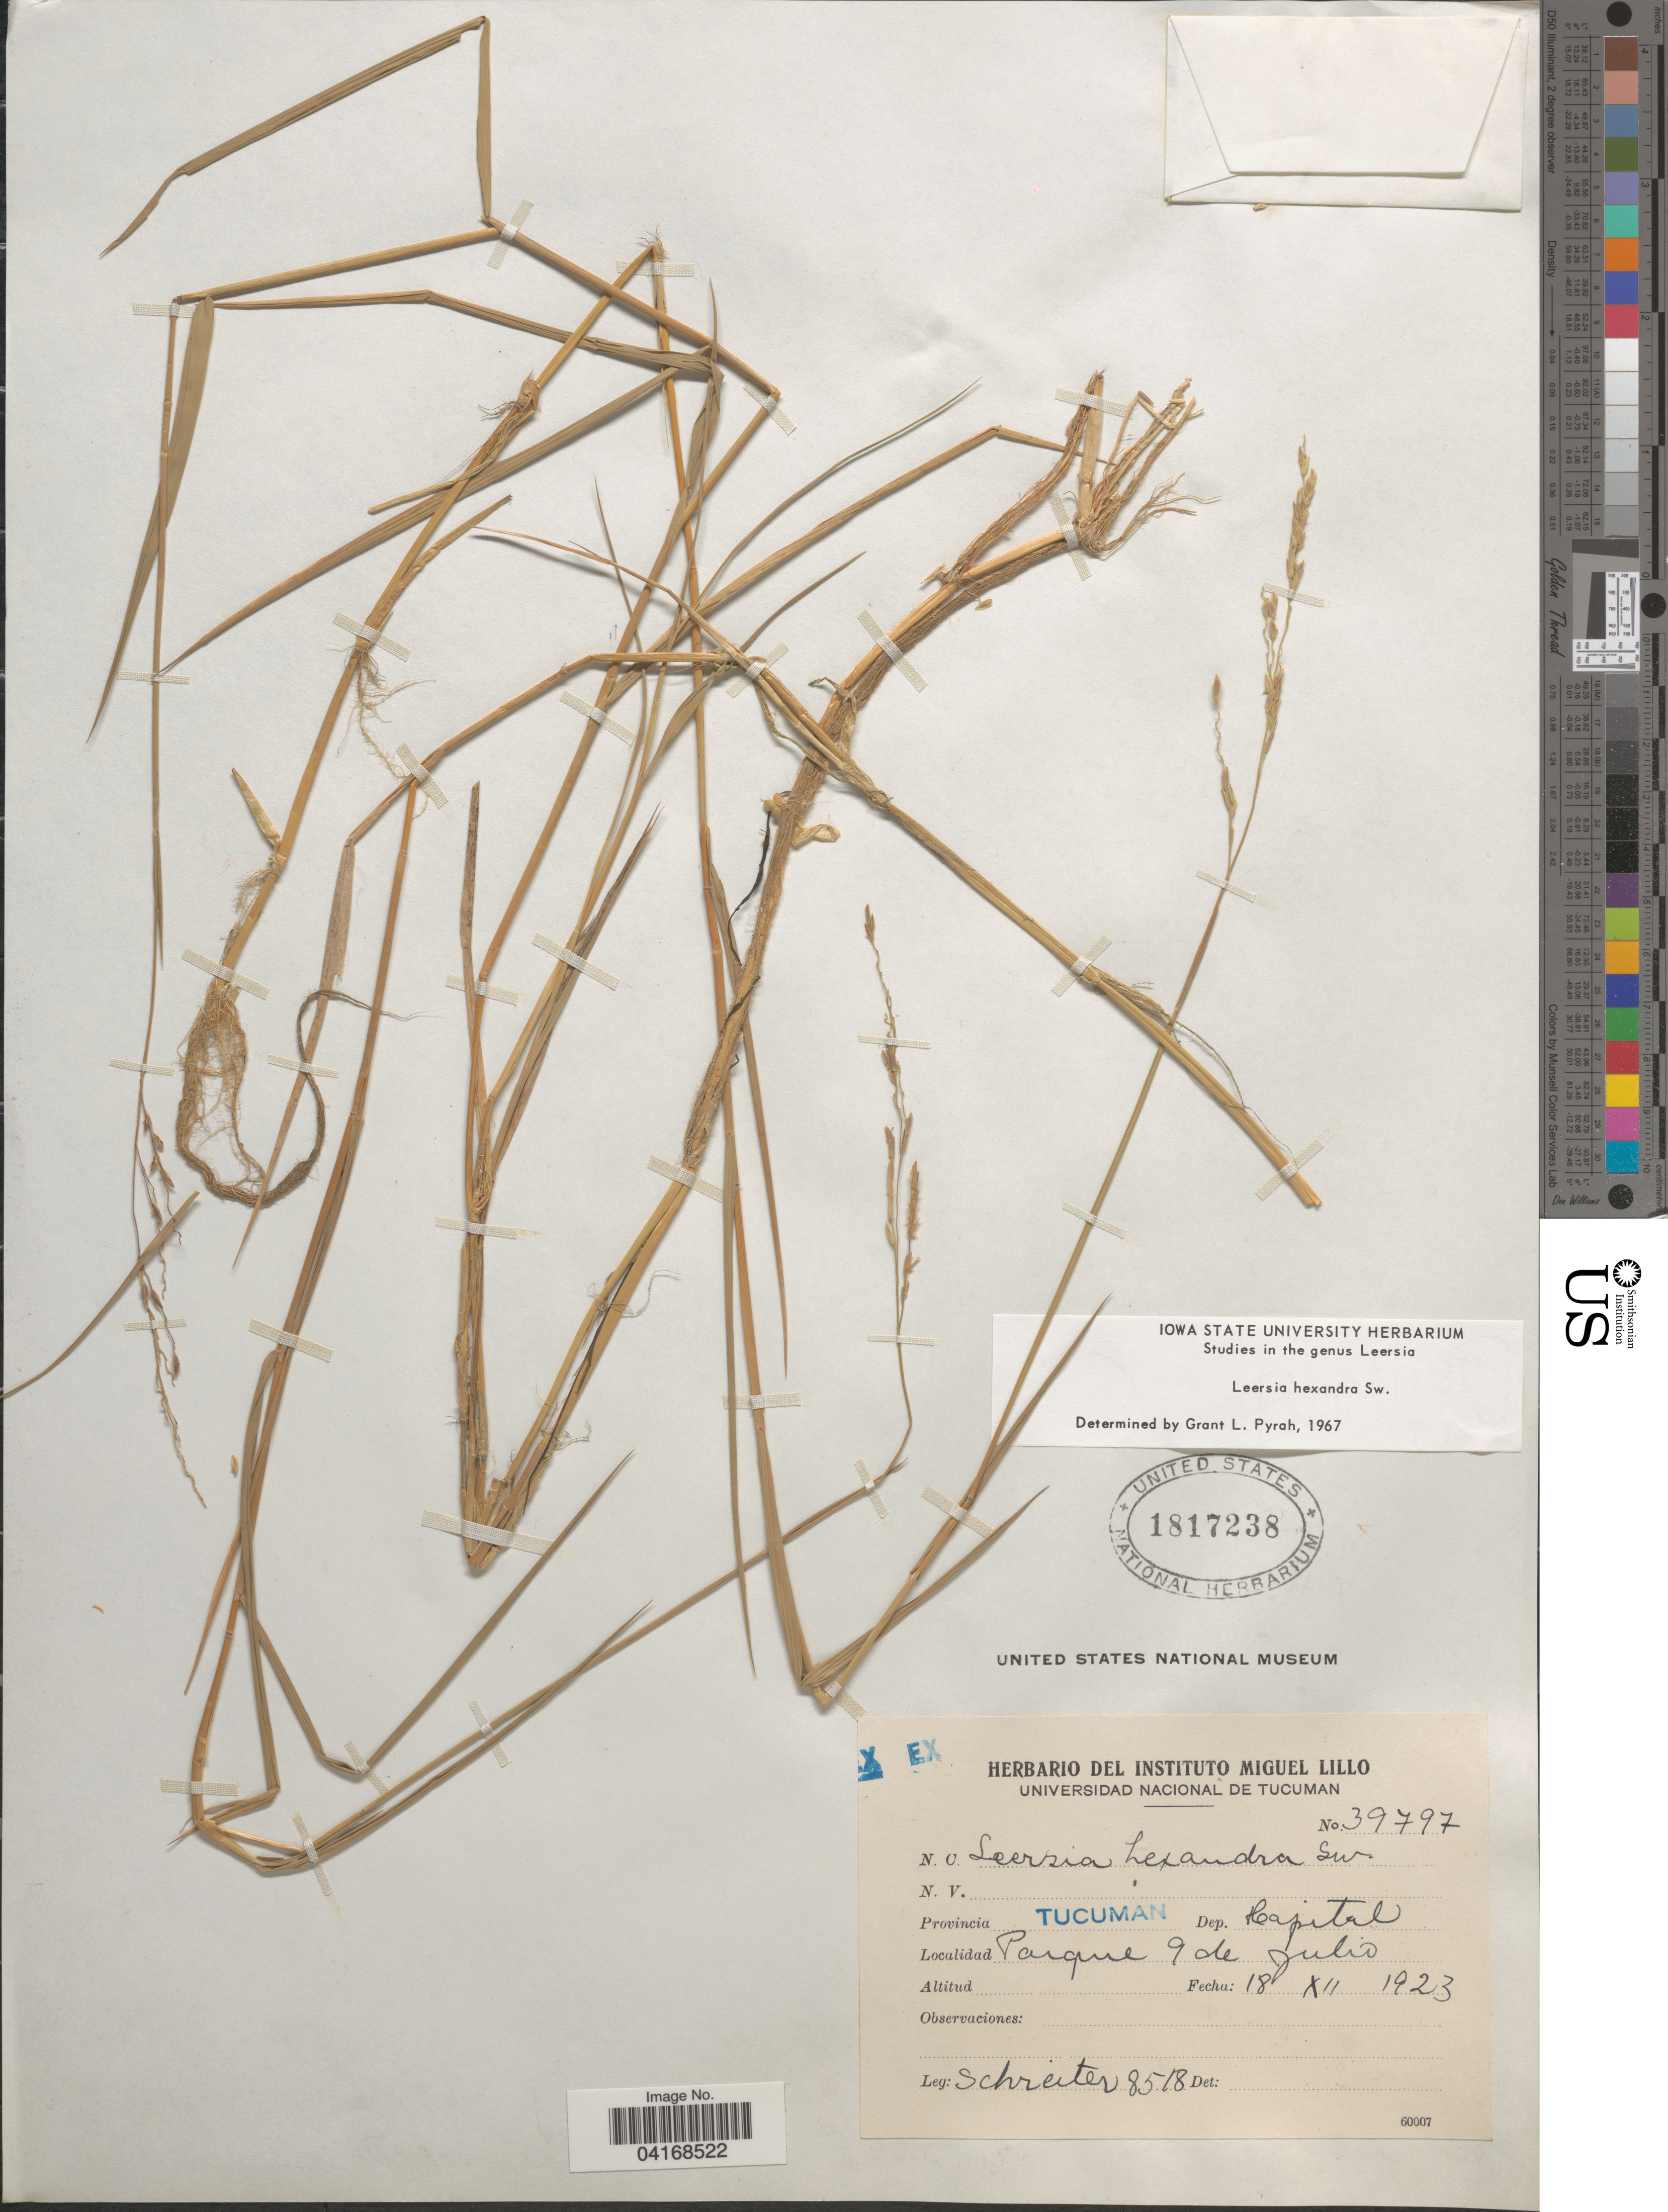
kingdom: Plantae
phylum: Tracheophyta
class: Liliopsida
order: Poales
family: Poaceae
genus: Leersia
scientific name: Leersia hexandra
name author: Sw.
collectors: -. Schreiter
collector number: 8518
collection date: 1923-12-18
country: Argentina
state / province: Tucuman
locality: Dep. Capital. Parque 9 de Julio.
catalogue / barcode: US 1817238